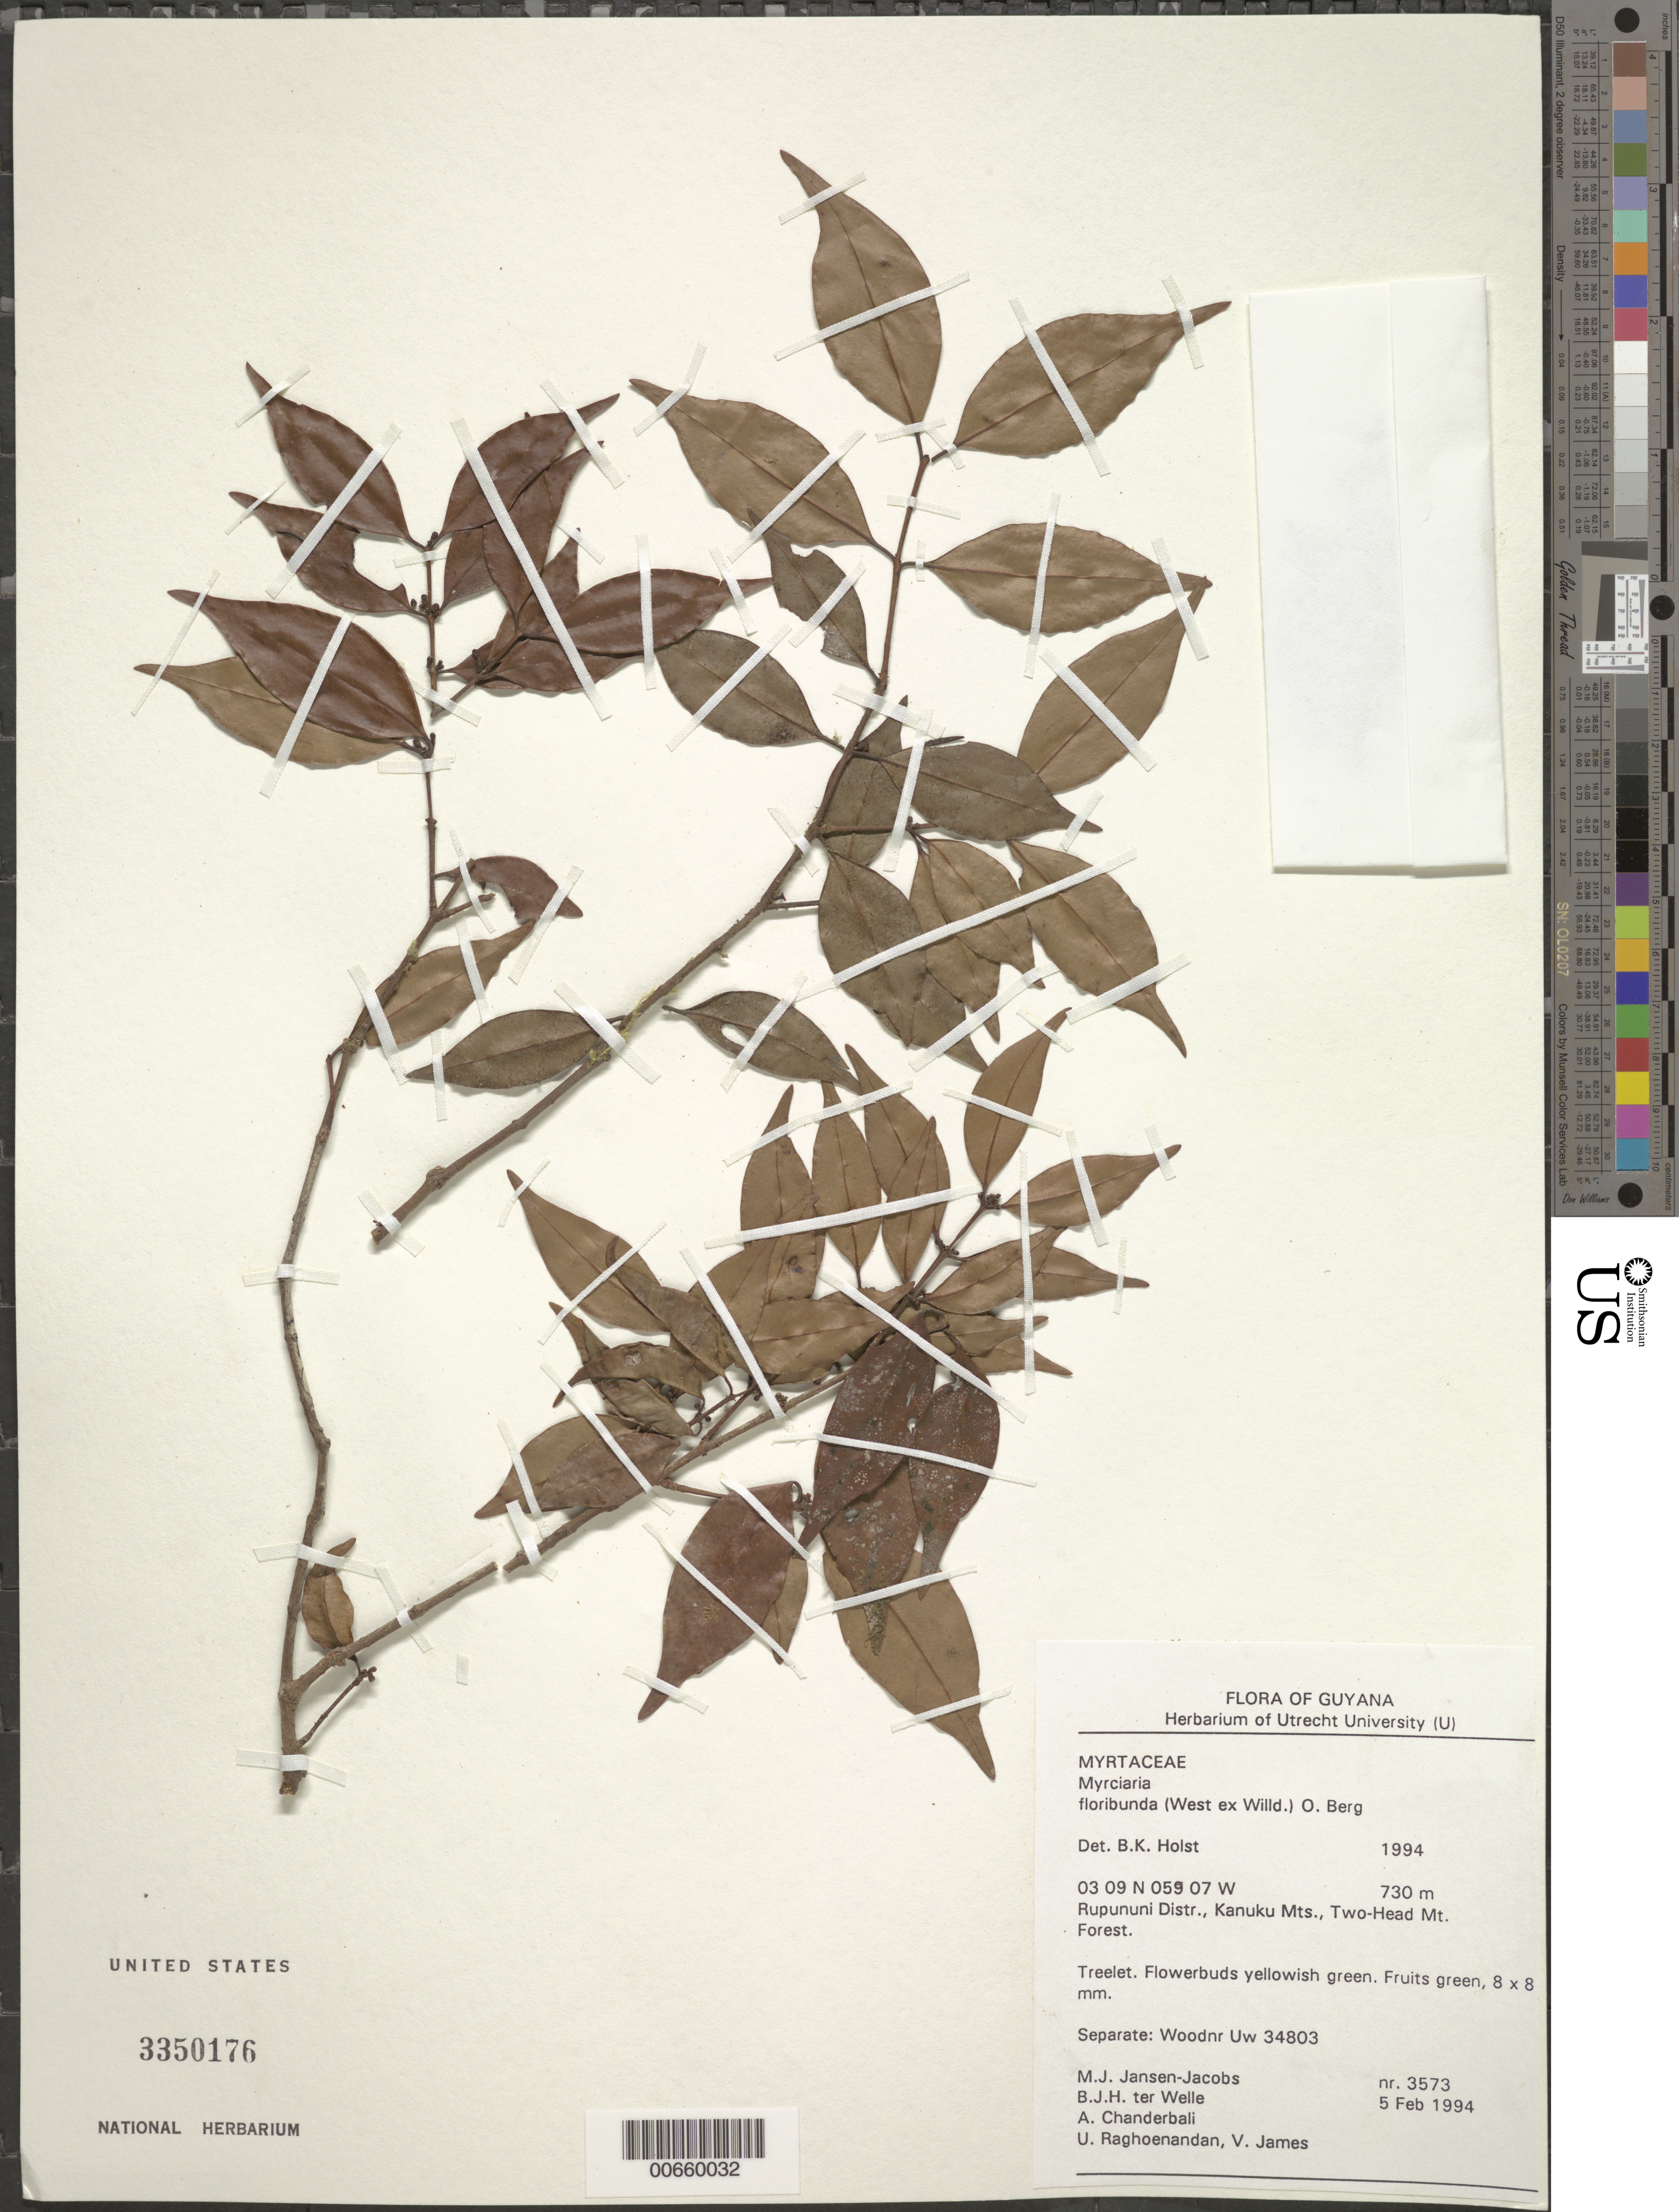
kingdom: Plantae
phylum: Tracheophyta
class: Magnoliopsida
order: Myrtales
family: Myrtaceae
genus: Myrciaria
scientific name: Myrciaria floribunda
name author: (H. West ex Willd.) O. Berg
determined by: Holst, Bruce K.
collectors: M. J. Jansen-Jacobs, B. Welle, A. S. Chanderbali, U. Raghoenandan & V. James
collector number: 3573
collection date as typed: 5-Feb-94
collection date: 1994-02-05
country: Guyana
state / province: U. Takutu-U. Essequibo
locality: Two-Head Mt., Kanuku Mts.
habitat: Forest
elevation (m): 730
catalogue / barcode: US 3350176